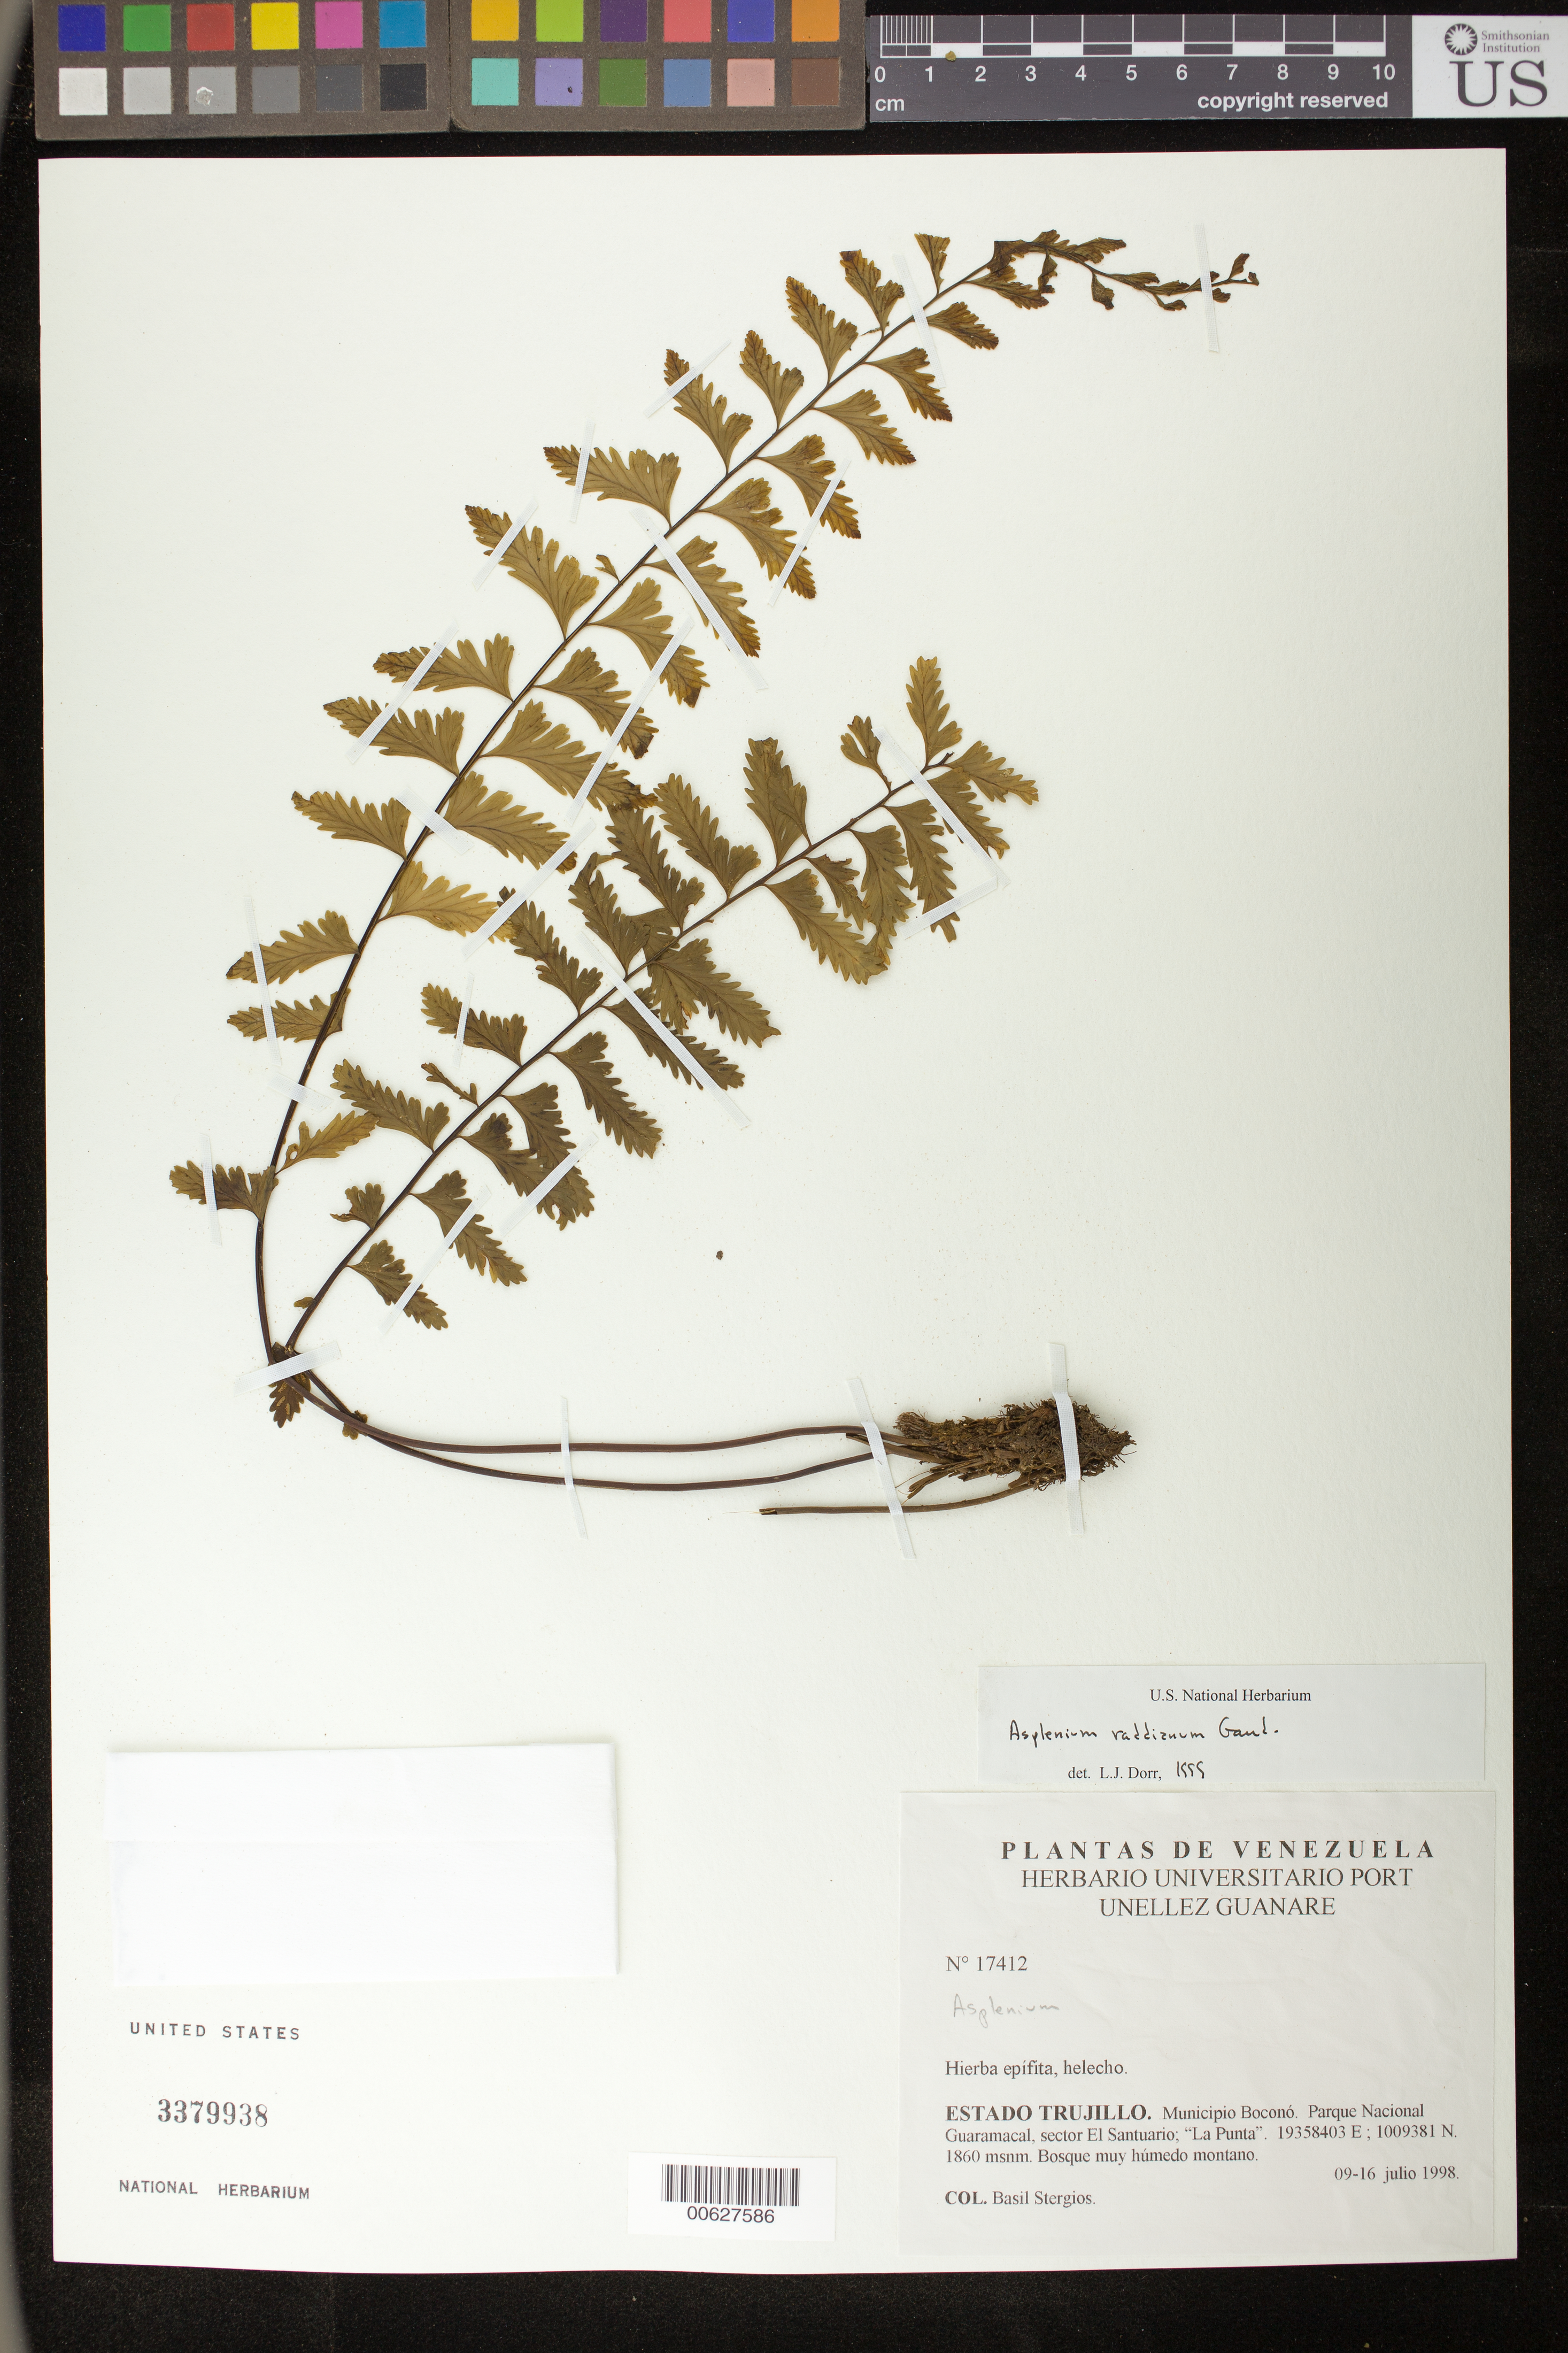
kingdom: Plantae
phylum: Tracheophyta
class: Polypodiopsida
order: Polypodiales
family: Aspleniaceae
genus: Asplenium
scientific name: Asplenium raddianum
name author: Gaudich.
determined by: Dorr, L. J., (BOT), Smithsonian Institution - National Museum of Natural History (UNITED STATES)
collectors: B. G. Stergios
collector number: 17412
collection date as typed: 09 Jul 1998 to 16 Jul 1998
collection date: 1998-07-09/1998-07-16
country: Venezuela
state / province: Trujillo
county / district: Boconó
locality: Parque Nacional Guaramacal, Sector El Santuario, La Punta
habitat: Bosque muy húmedo montano.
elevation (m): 1860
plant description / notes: PORT, UC, US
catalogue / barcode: US 3379938